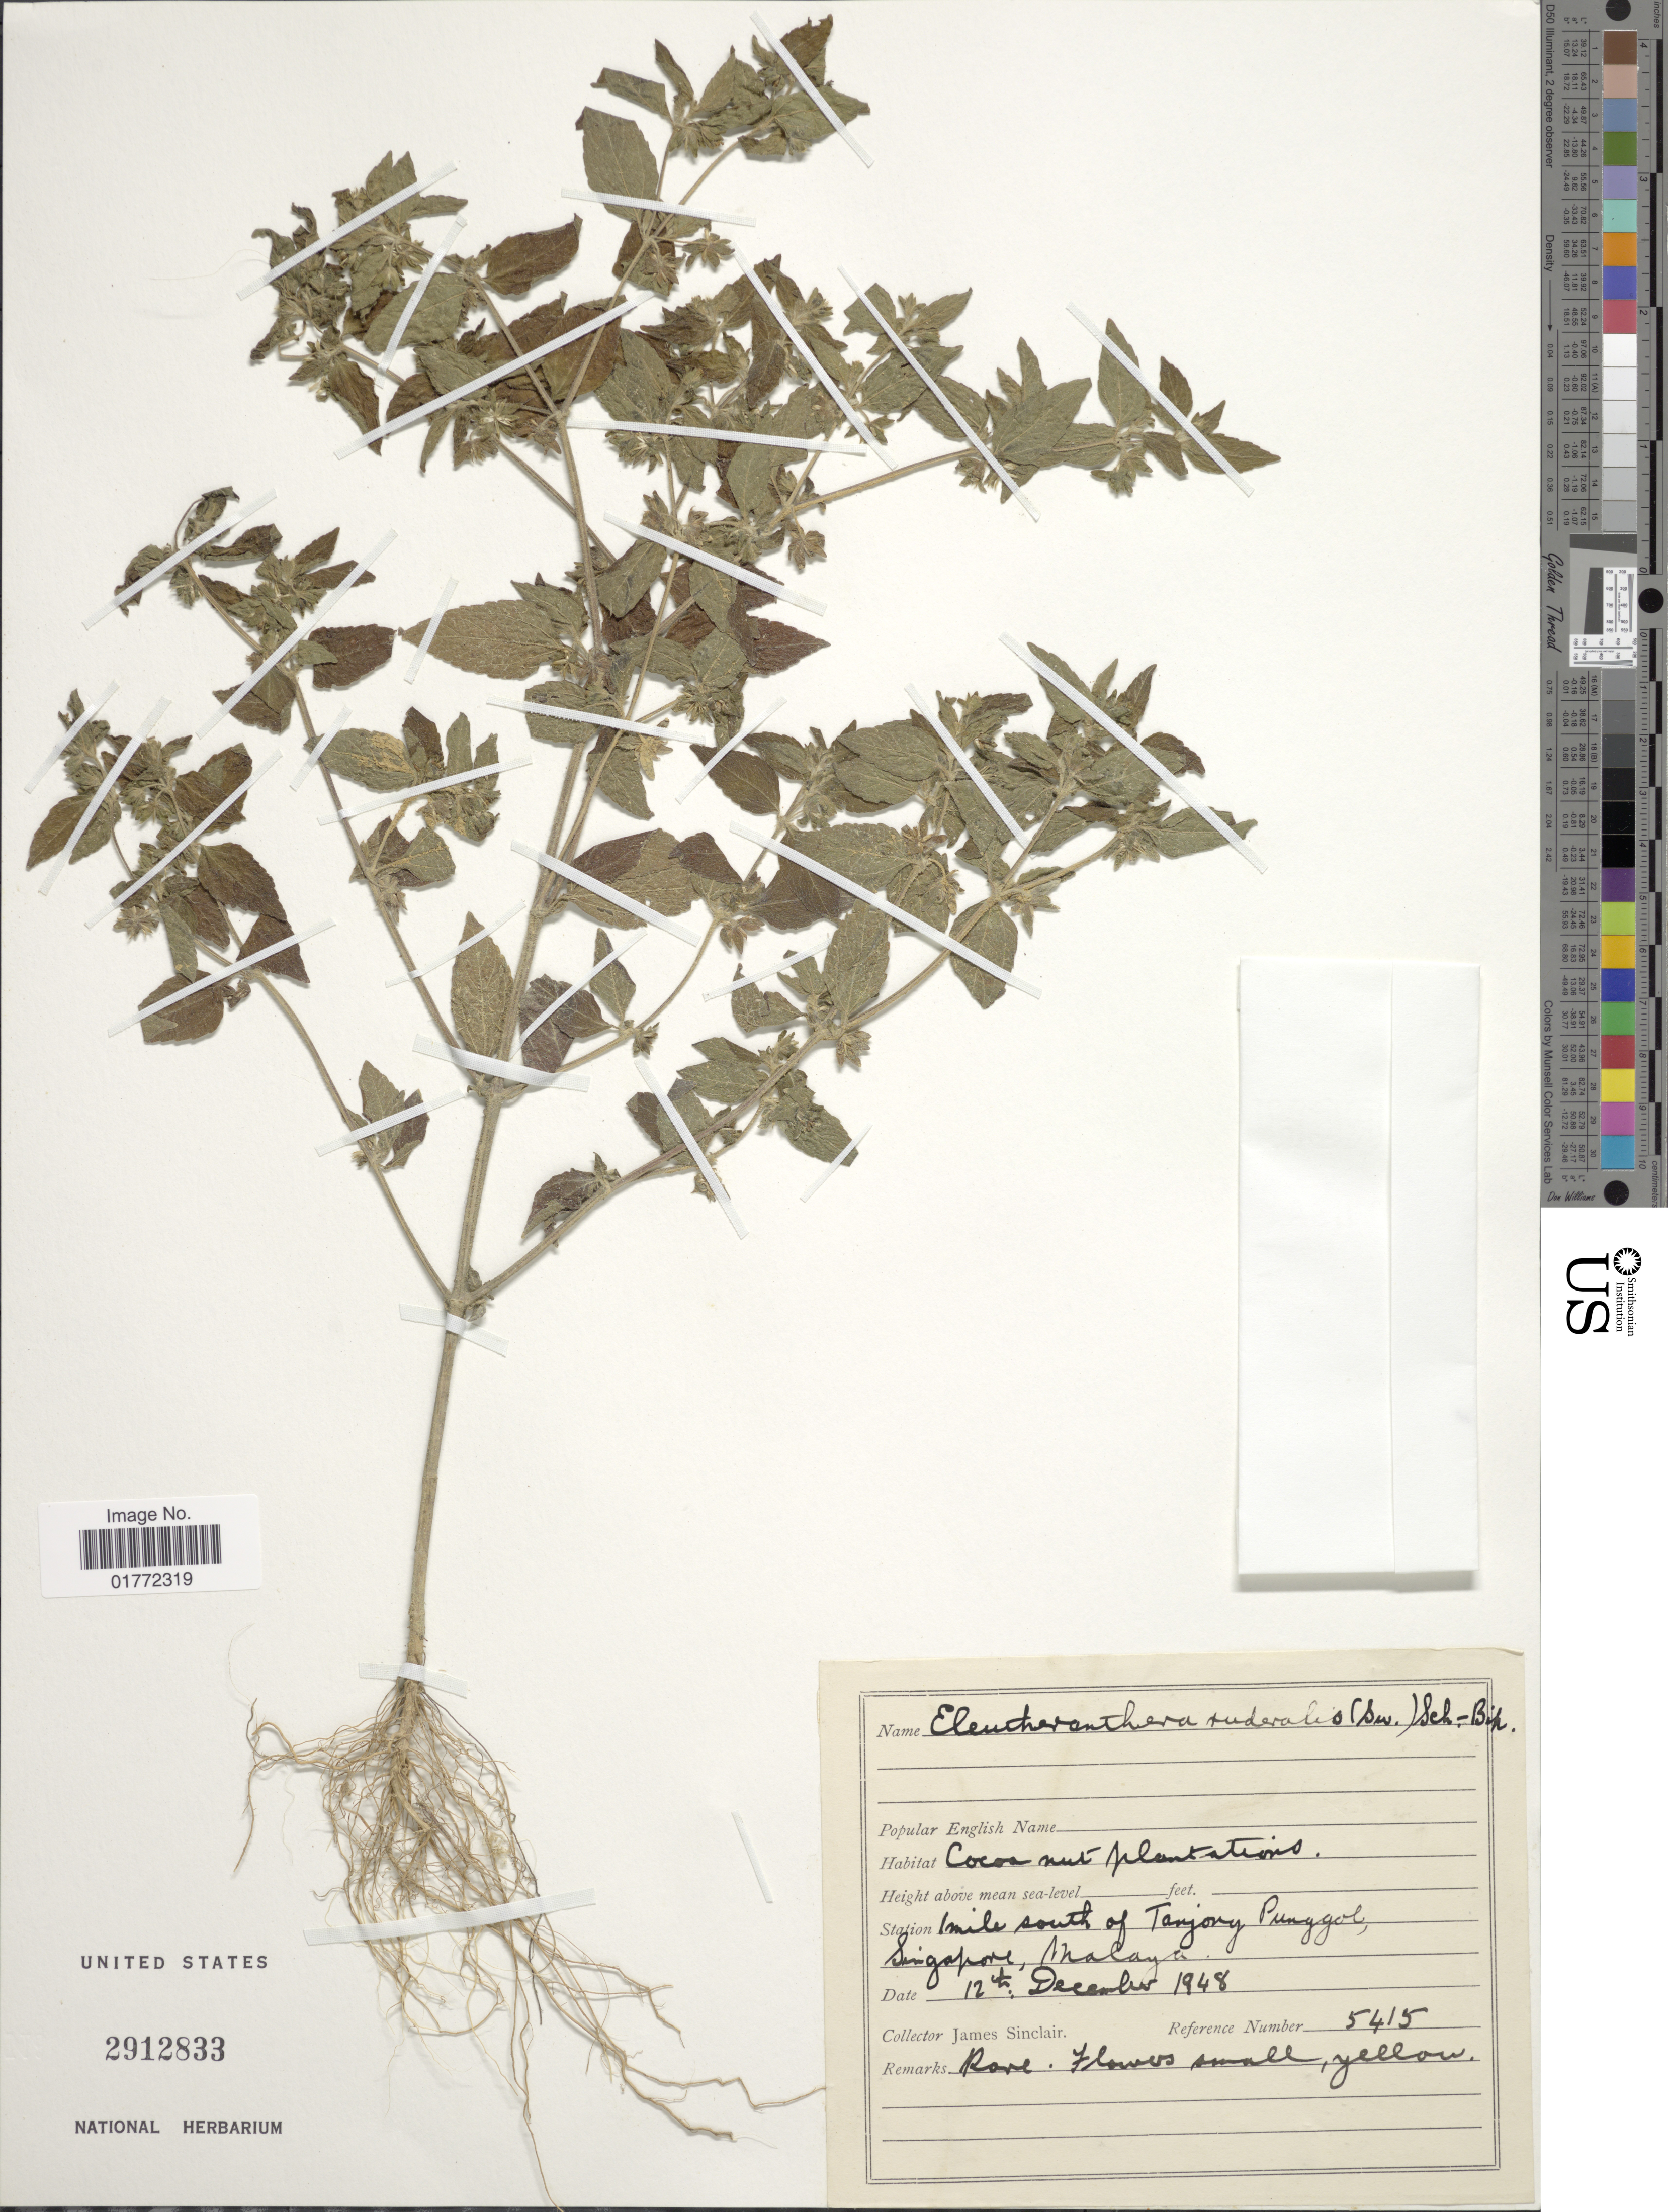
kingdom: Plantae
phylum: Tracheophyta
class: Magnoliopsida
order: Asterales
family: Asteraceae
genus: Eleutheranthera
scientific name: Eleutheranthera ruderalis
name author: (Sw.) Sch. Bip.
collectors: J. Sinclair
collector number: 5415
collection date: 1948-12-12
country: Singapore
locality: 1 mile south of Tanjong Punggol, Malaya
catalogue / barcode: US 2912833